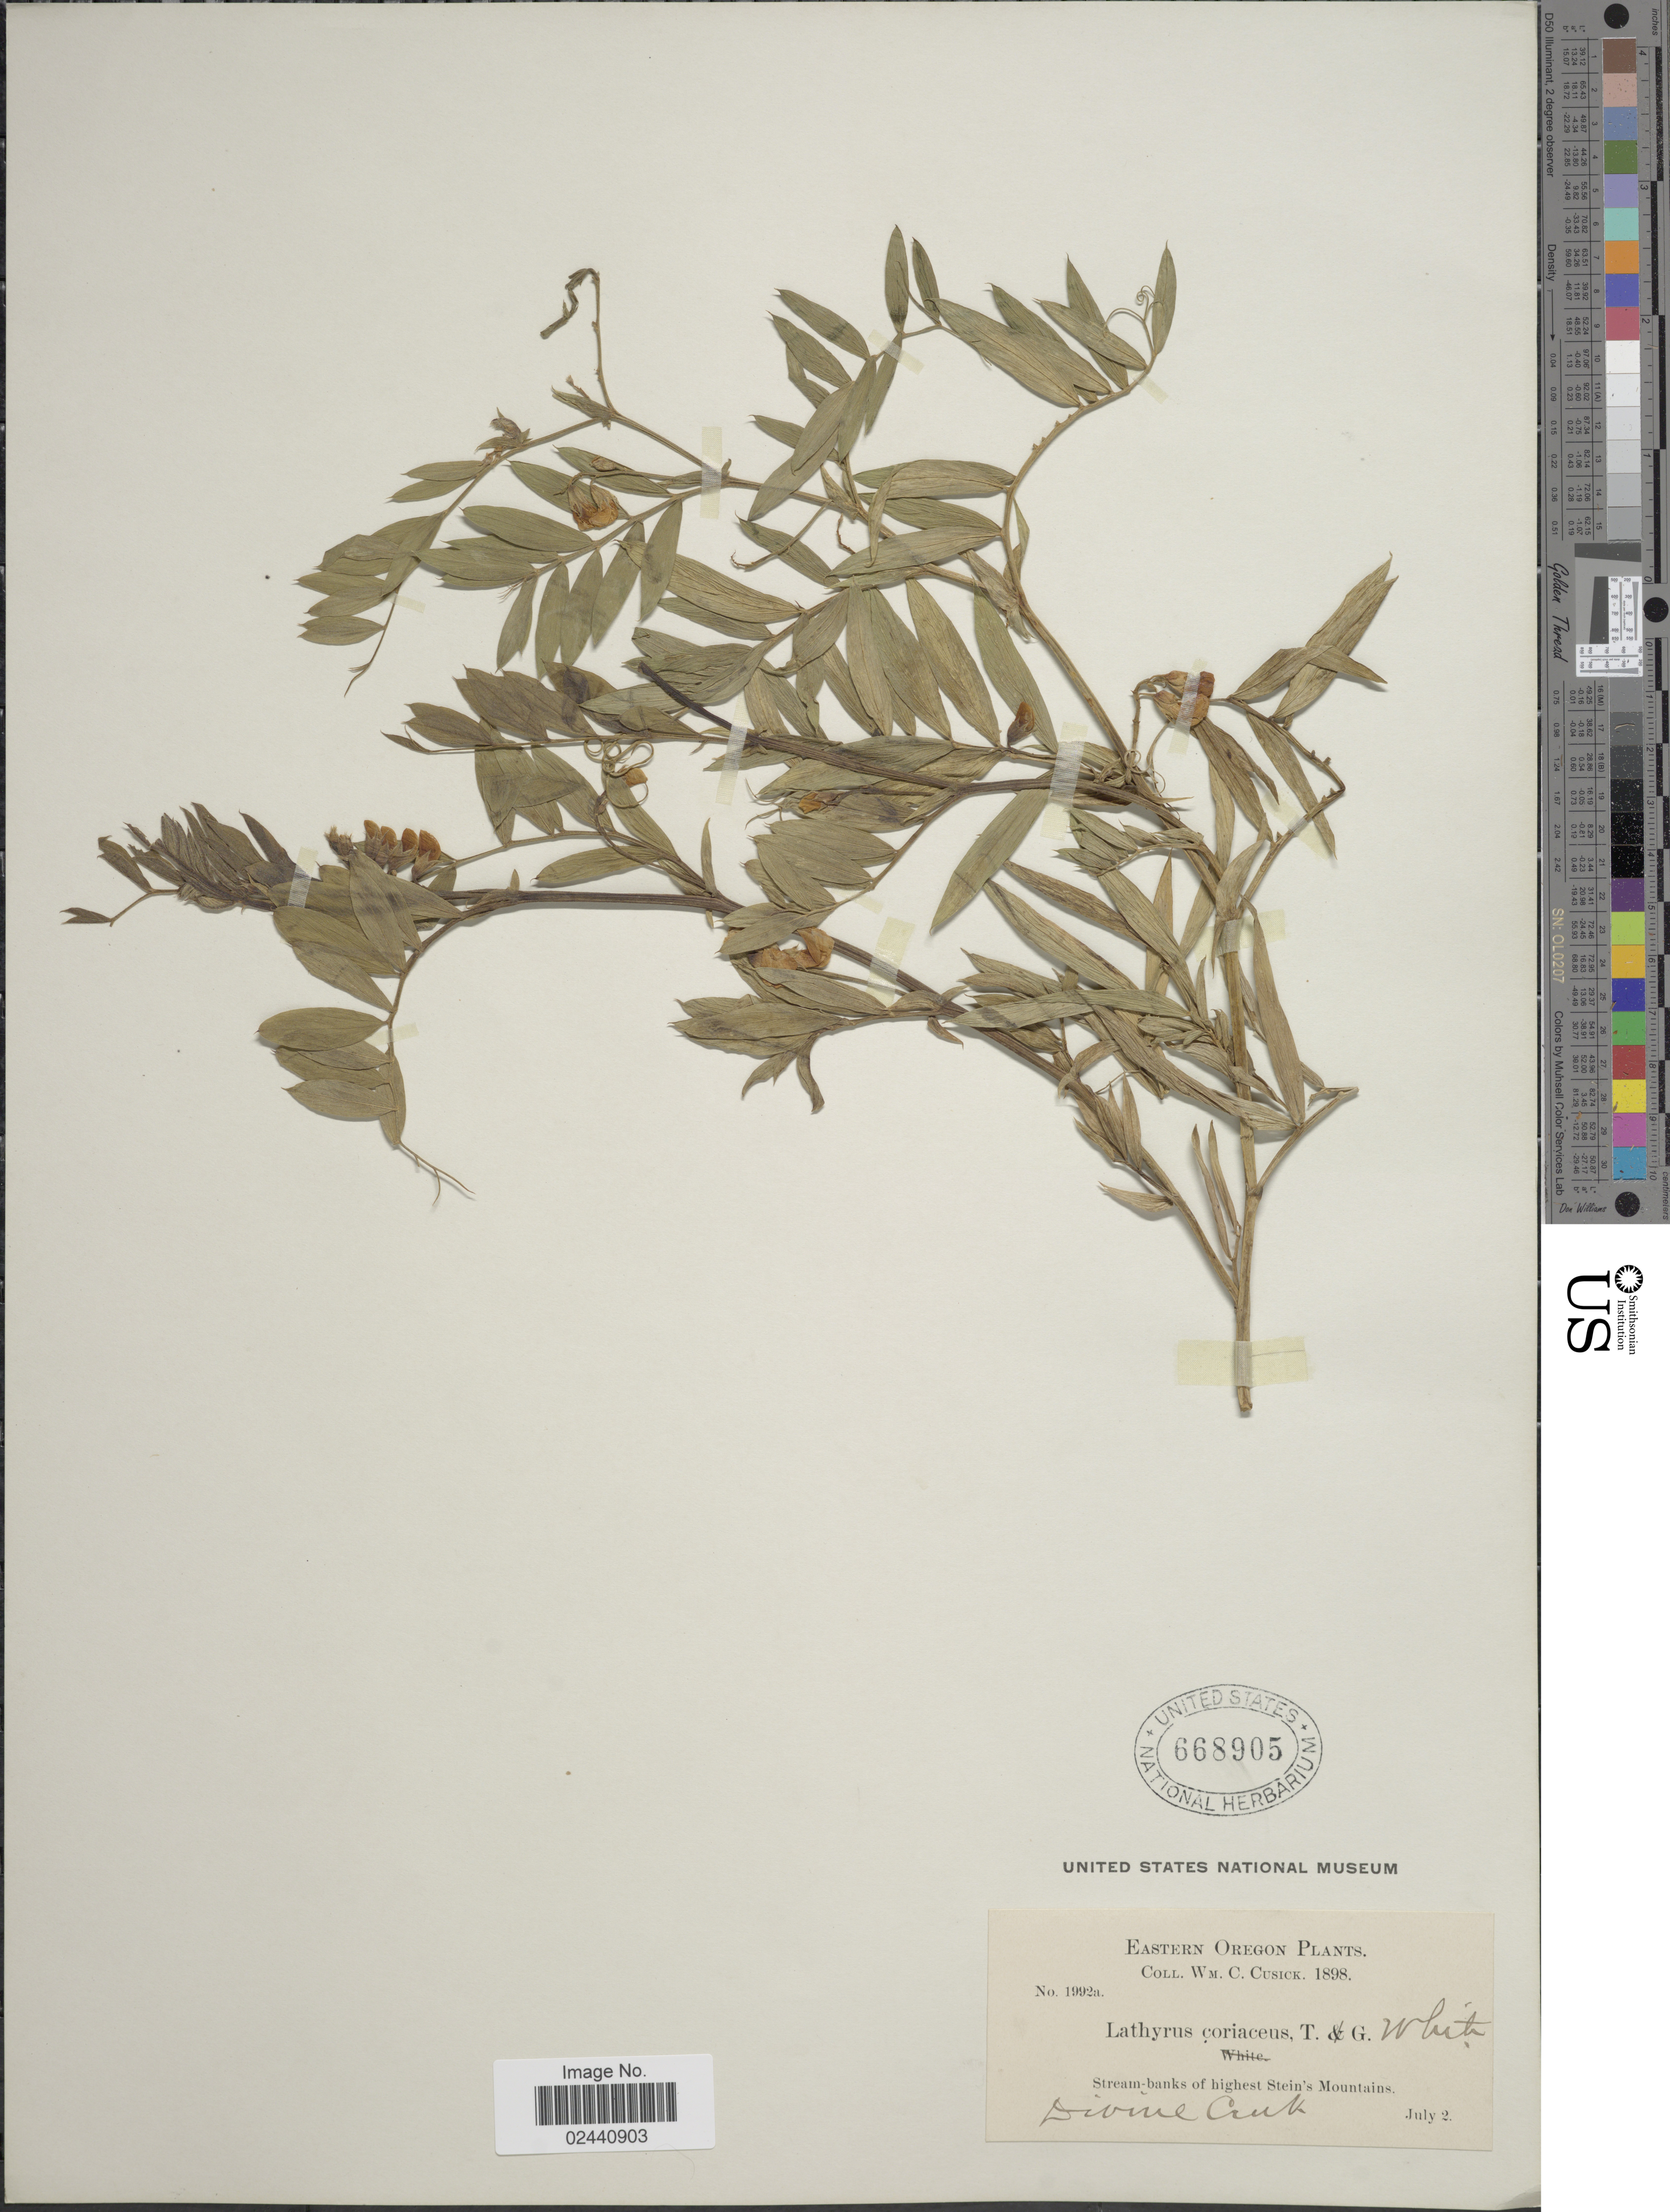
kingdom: Plantae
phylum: Tracheophyta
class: Magnoliopsida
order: Fabales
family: Fabaceae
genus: Lathyrus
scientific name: Lathyrus lanszwertii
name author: Kellogg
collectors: W. C. Cusick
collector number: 1992a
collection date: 1898-07-02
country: United States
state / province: Oregon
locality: Eastern Oregon, Stream banks of highest Stein's Mountains, Divine Creek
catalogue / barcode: US 668905